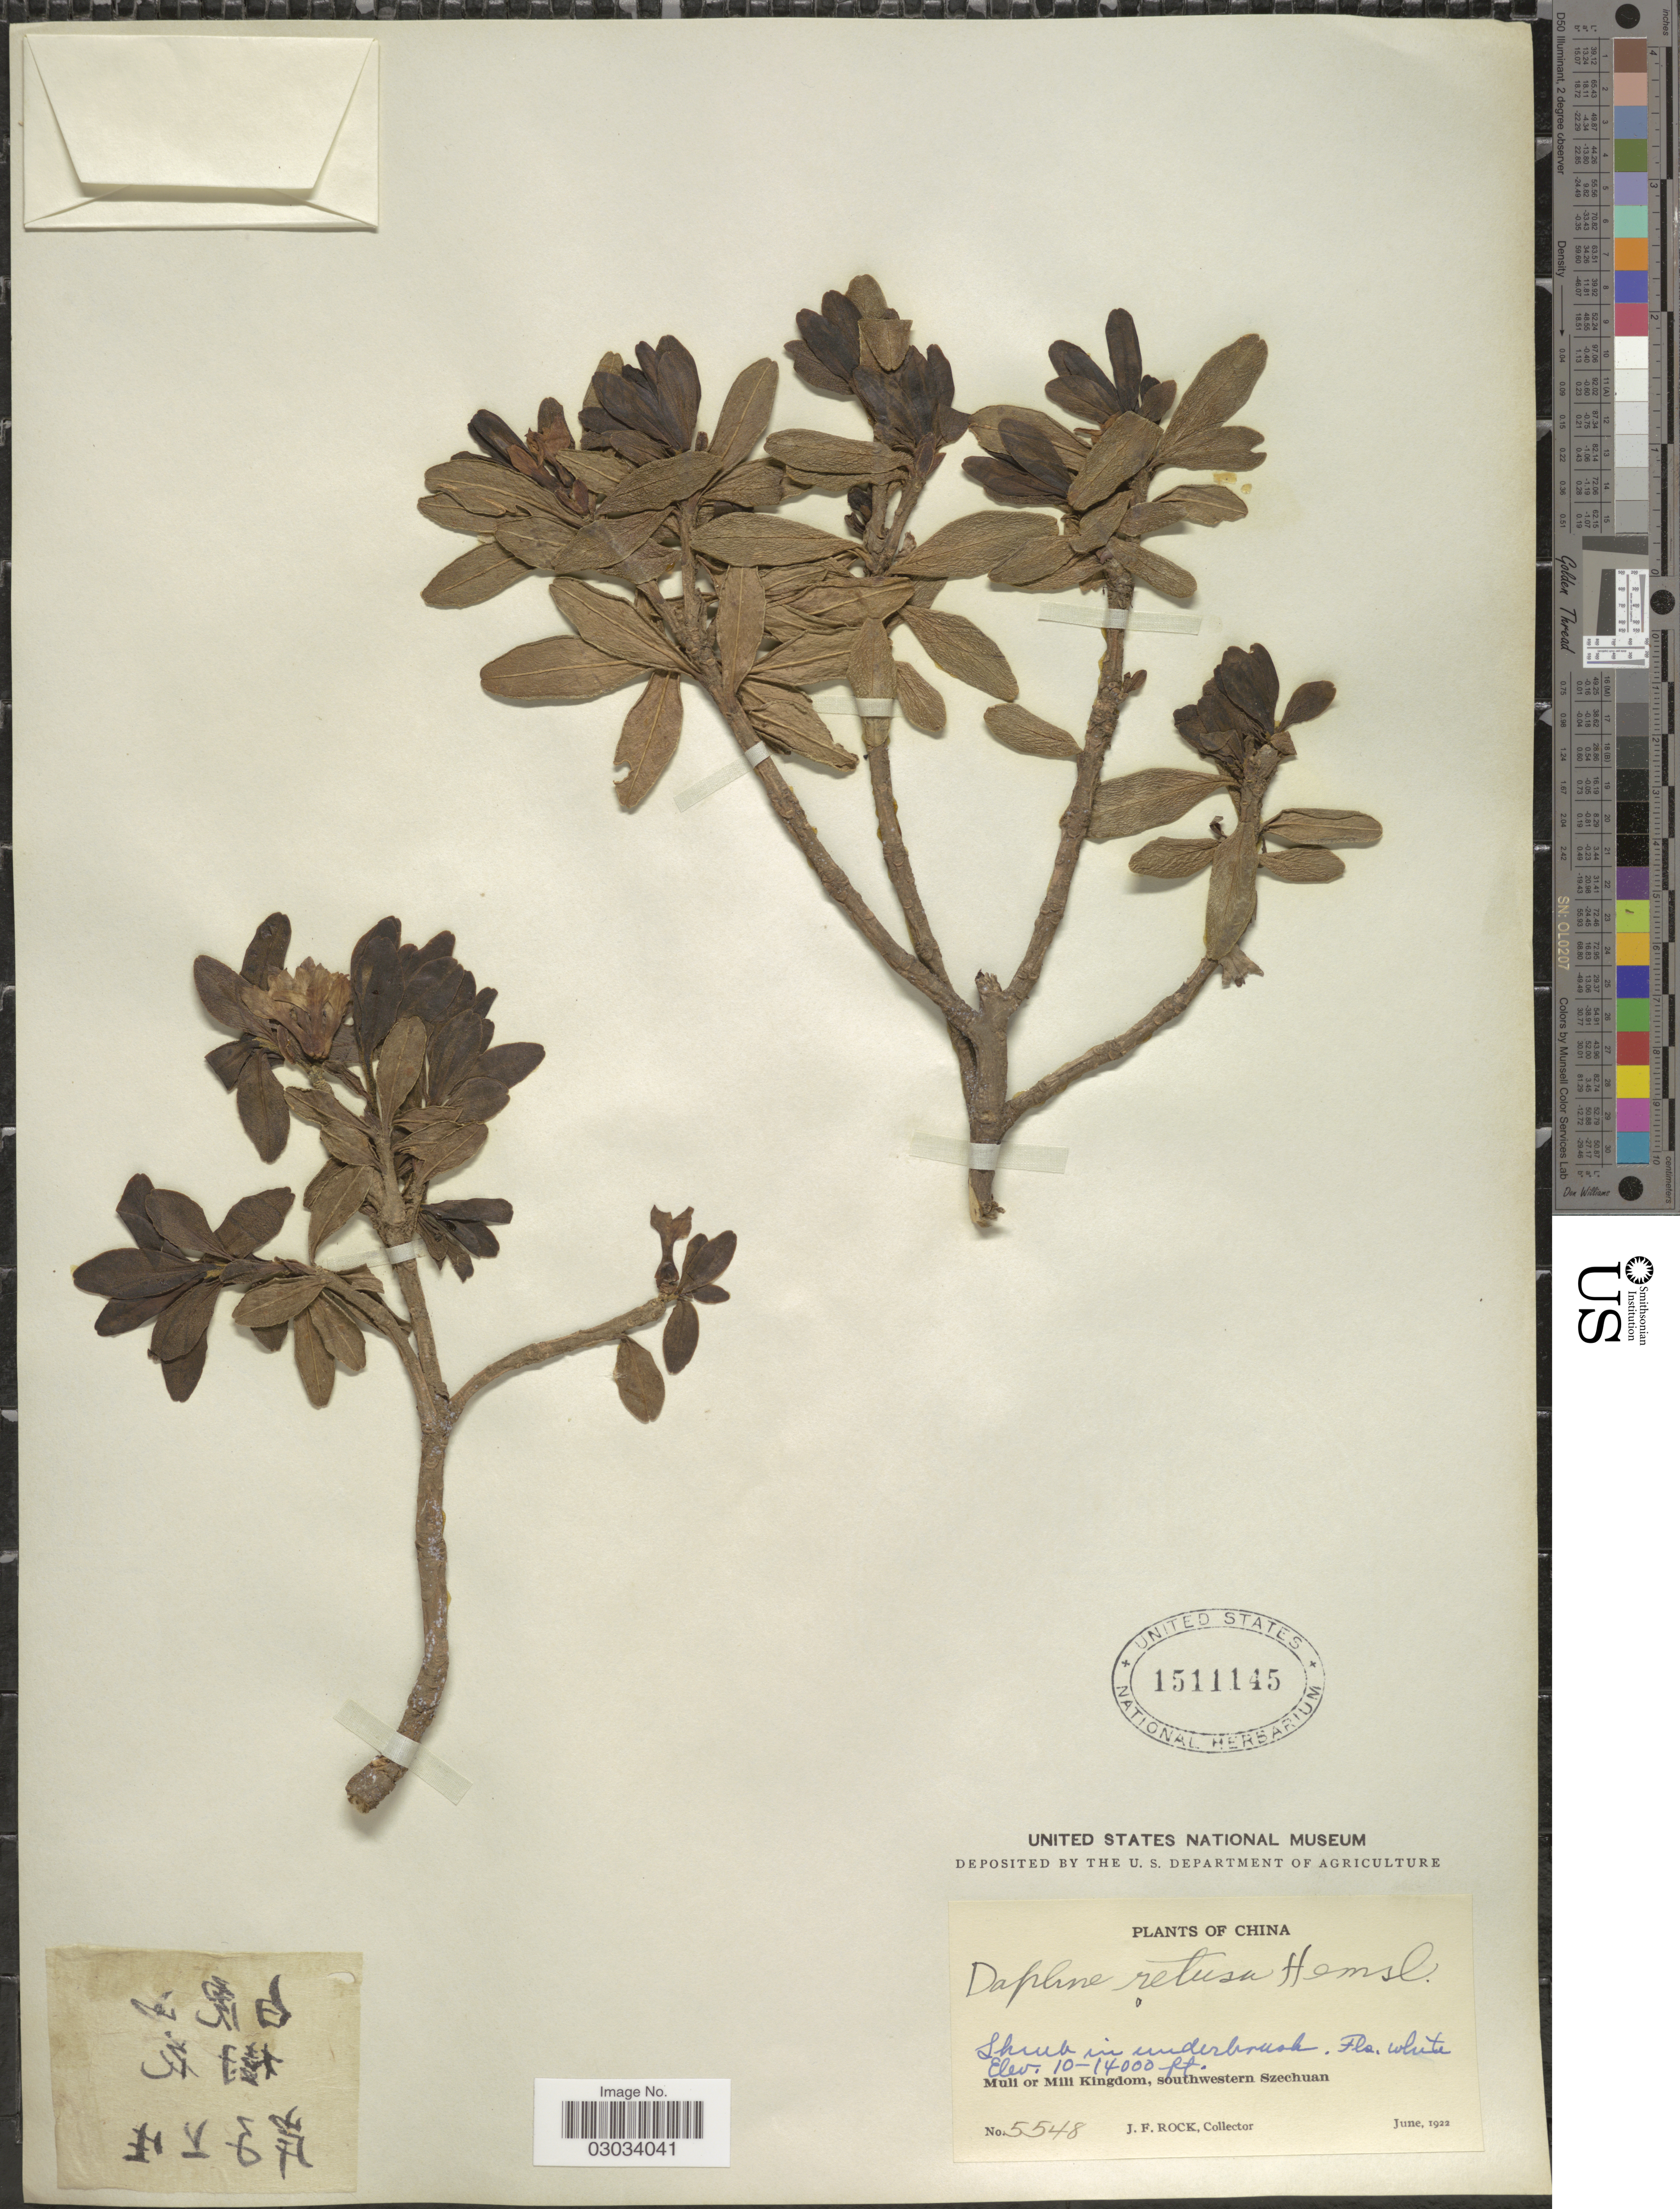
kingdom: Plantae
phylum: Tracheophyta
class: Magnoliopsida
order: Malvales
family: Thymelaeaceae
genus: Daphne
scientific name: Daphne retusa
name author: Hemsl.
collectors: J. Rock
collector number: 5548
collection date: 1922-06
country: China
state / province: Sichuan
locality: Muli or Mili Kingdom, southwestern Szechuan.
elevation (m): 305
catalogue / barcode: US 1511145